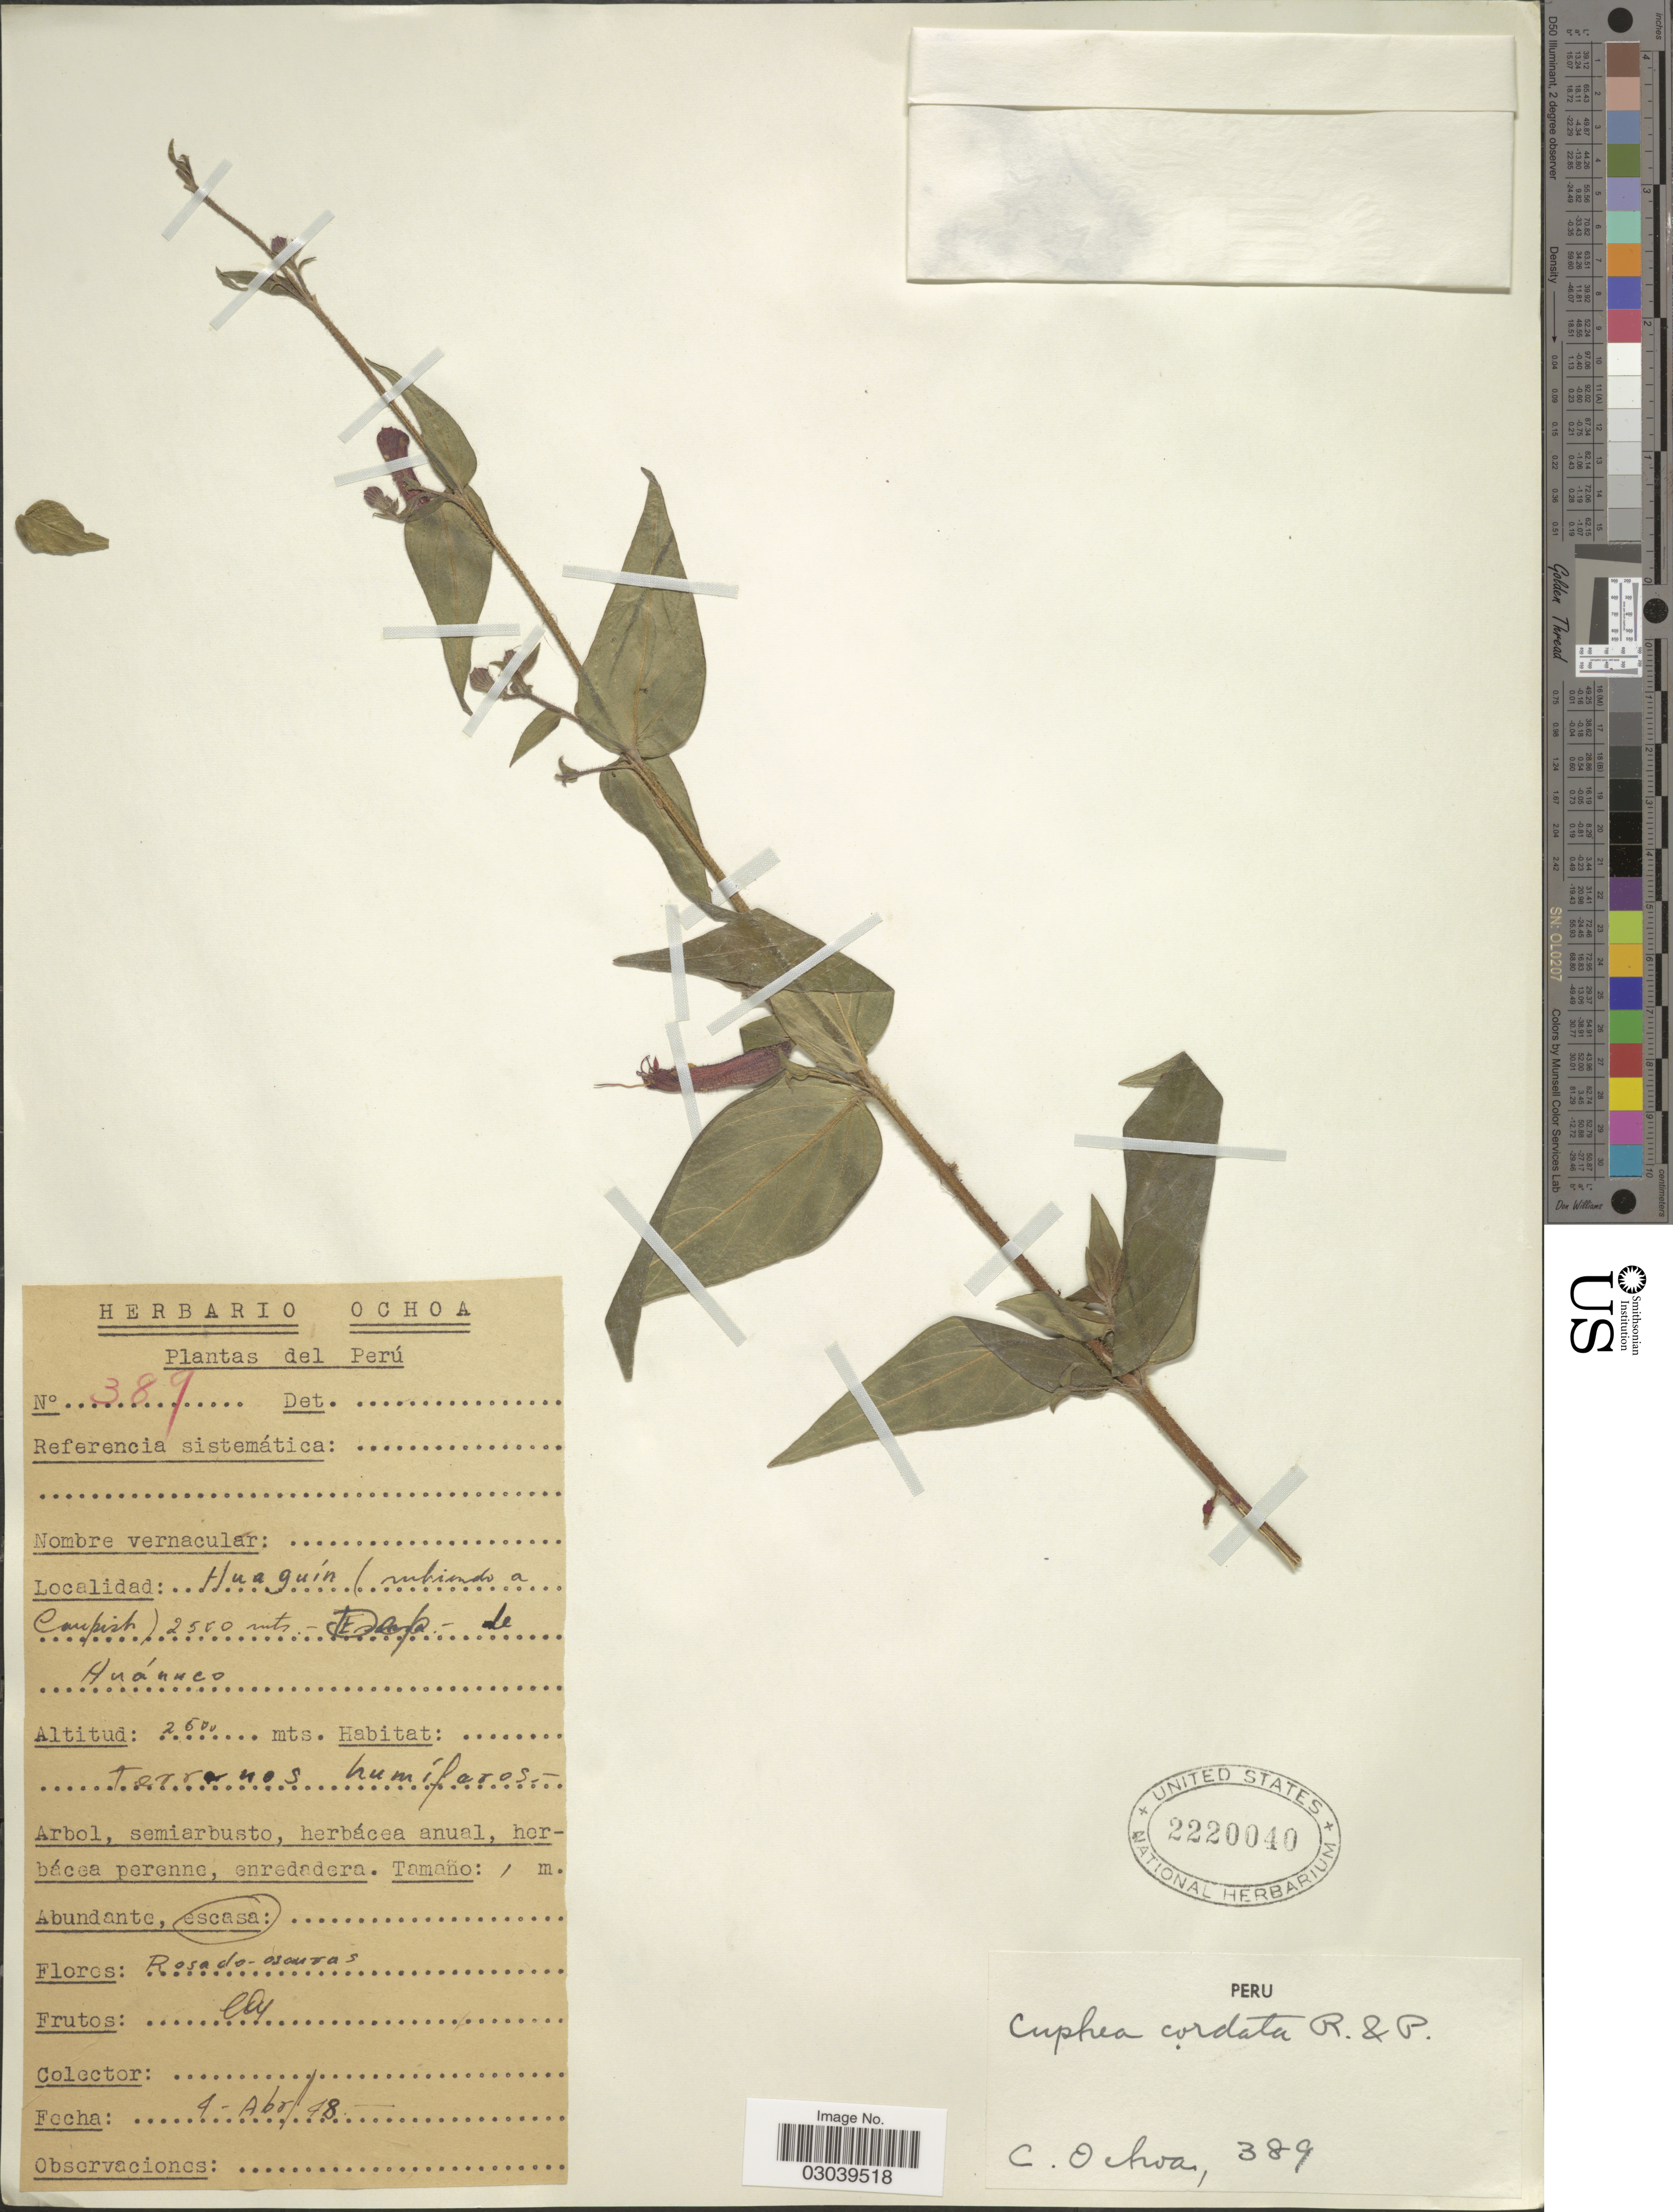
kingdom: Plantae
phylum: Tracheophyta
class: Magnoliopsida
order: Myrtales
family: Lythraceae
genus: Cuphea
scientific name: Cuphea cordata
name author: Ruiz & Pav.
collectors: C. Ochoa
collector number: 389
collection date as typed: Transcribed d/m/y: 4/4/48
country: Peru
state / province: Huánuco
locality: Huaguín (rubiendo a Carpish). Dep. de Huánuco.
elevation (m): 2600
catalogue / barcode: US 2220040